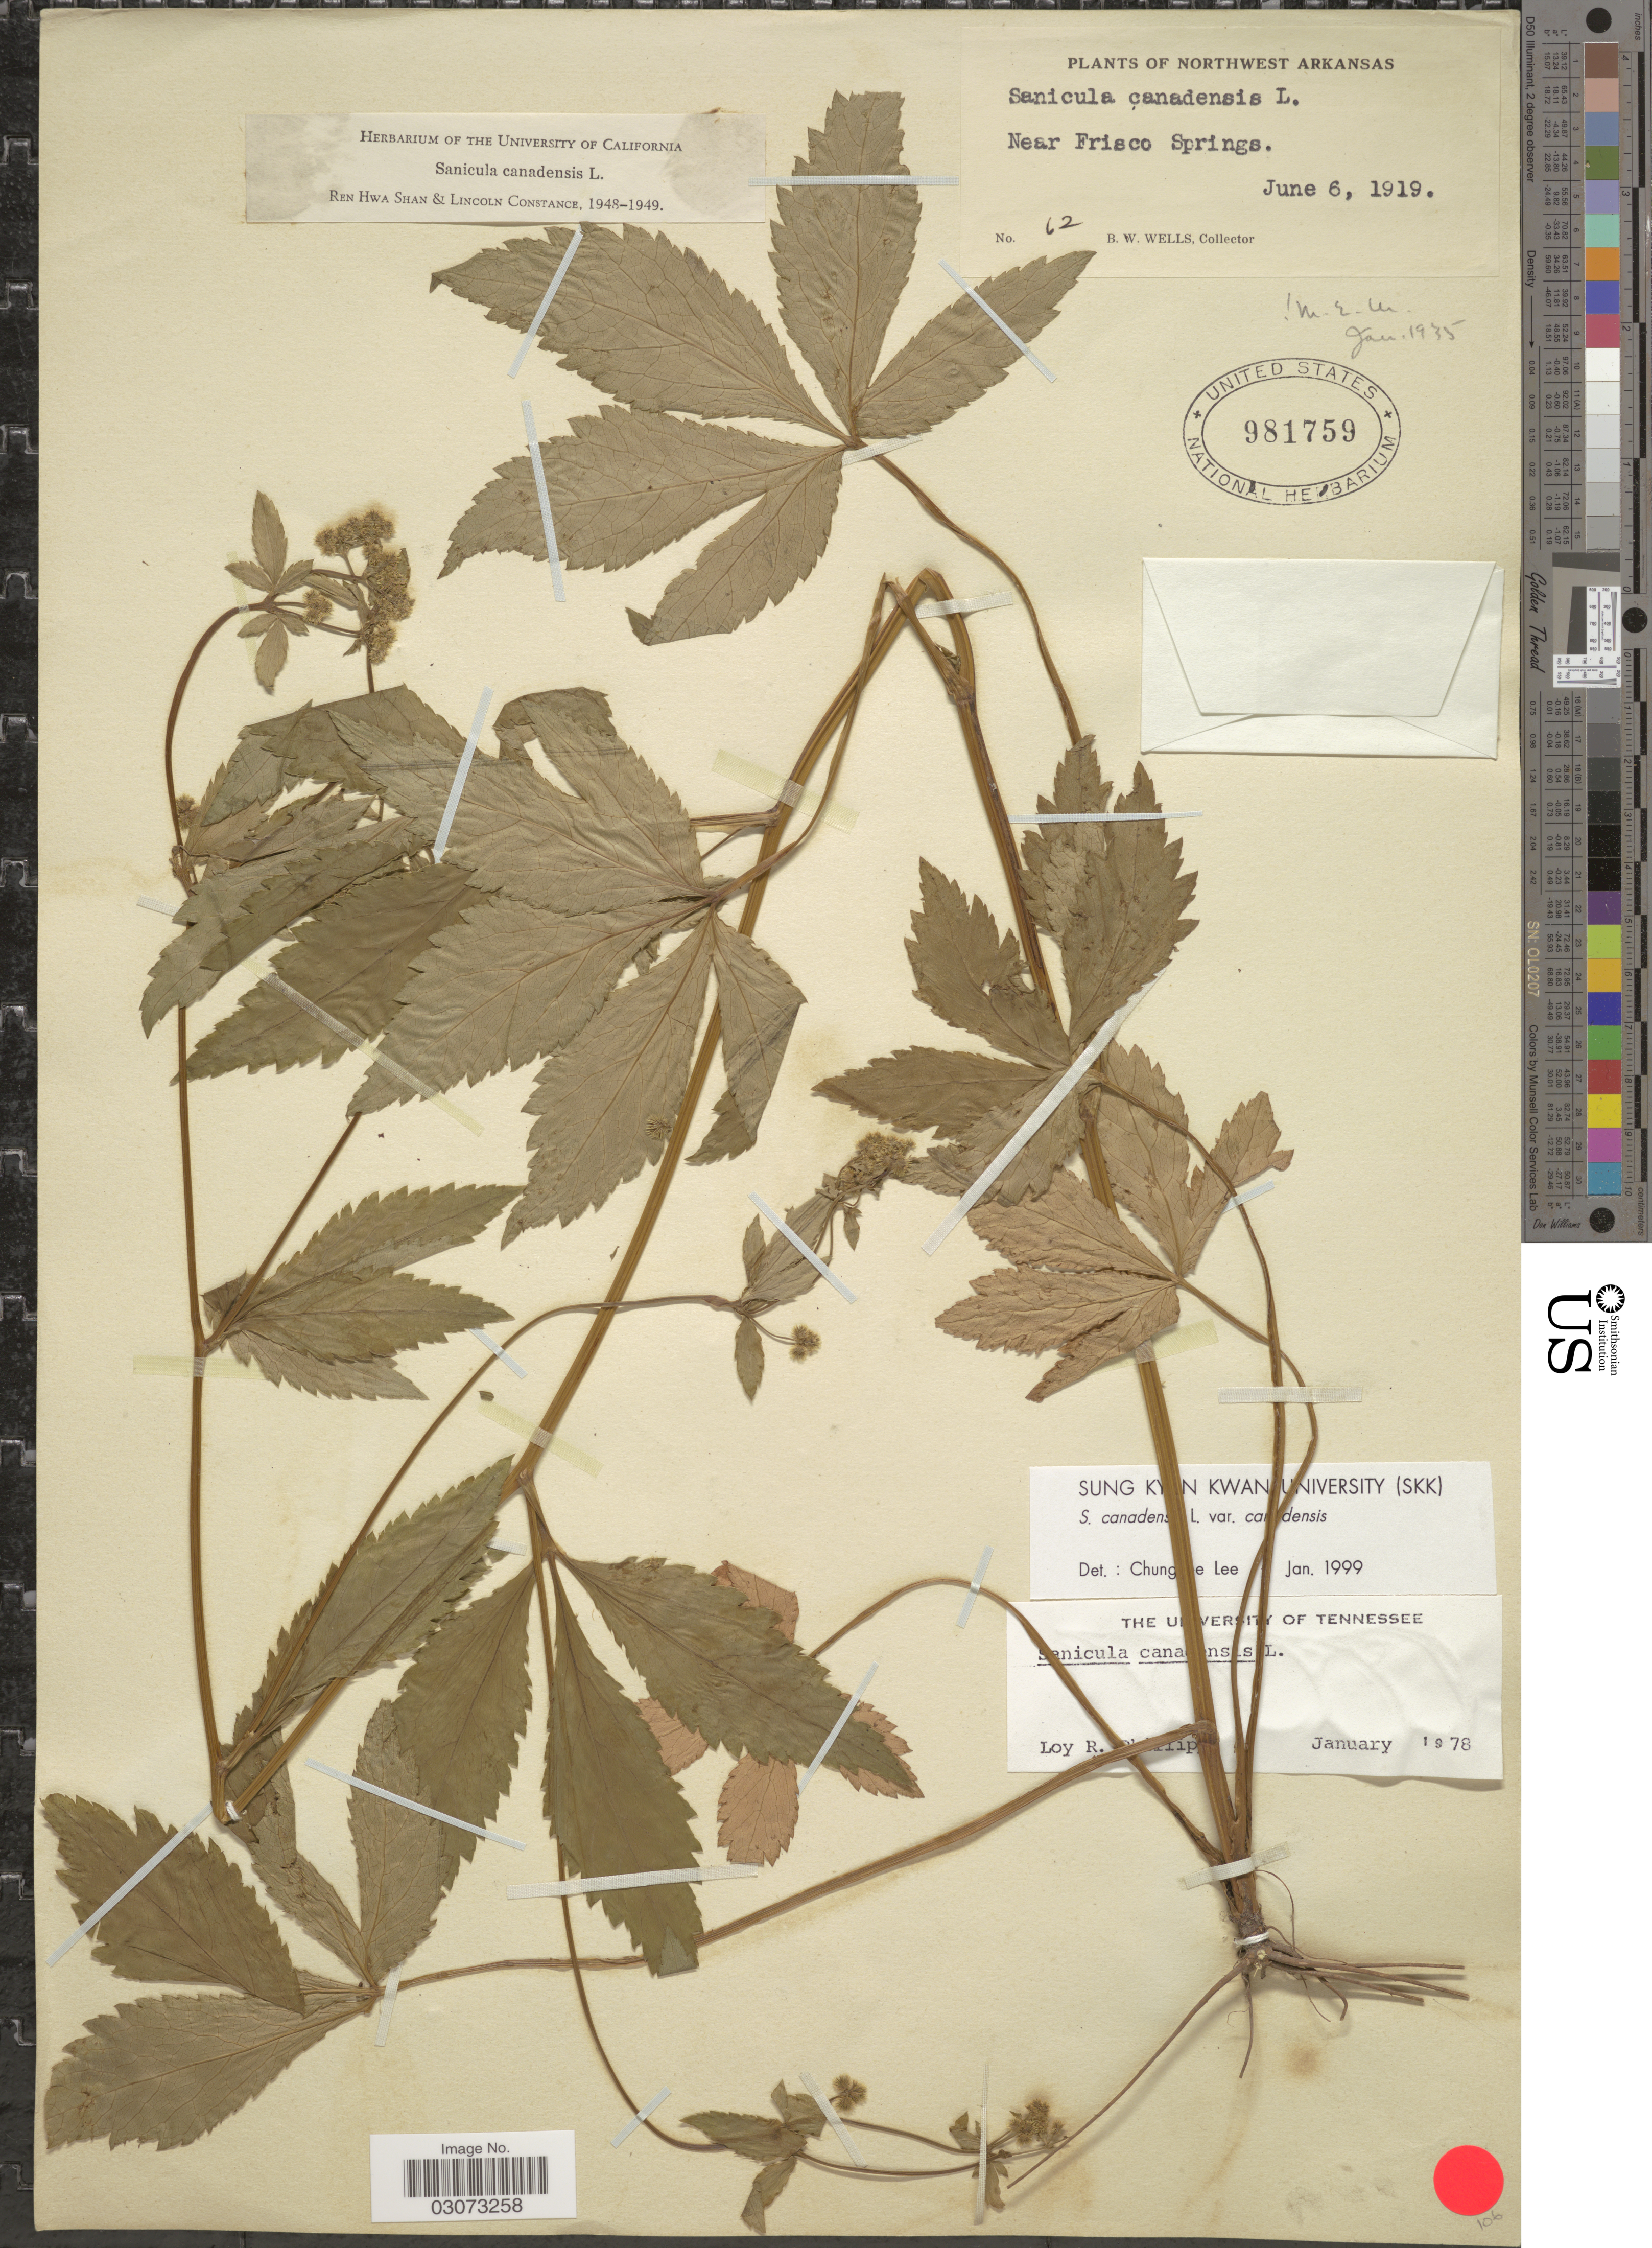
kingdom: Plantae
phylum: Tracheophyta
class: Magnoliopsida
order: Apiales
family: Apiaceae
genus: Sanicula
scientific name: Sanicula canadensis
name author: L.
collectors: B. Wells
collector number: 62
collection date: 1919-06-06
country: United States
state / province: Arkansas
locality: Northwest Arkansas. Near Frisco Springs.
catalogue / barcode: US 981759